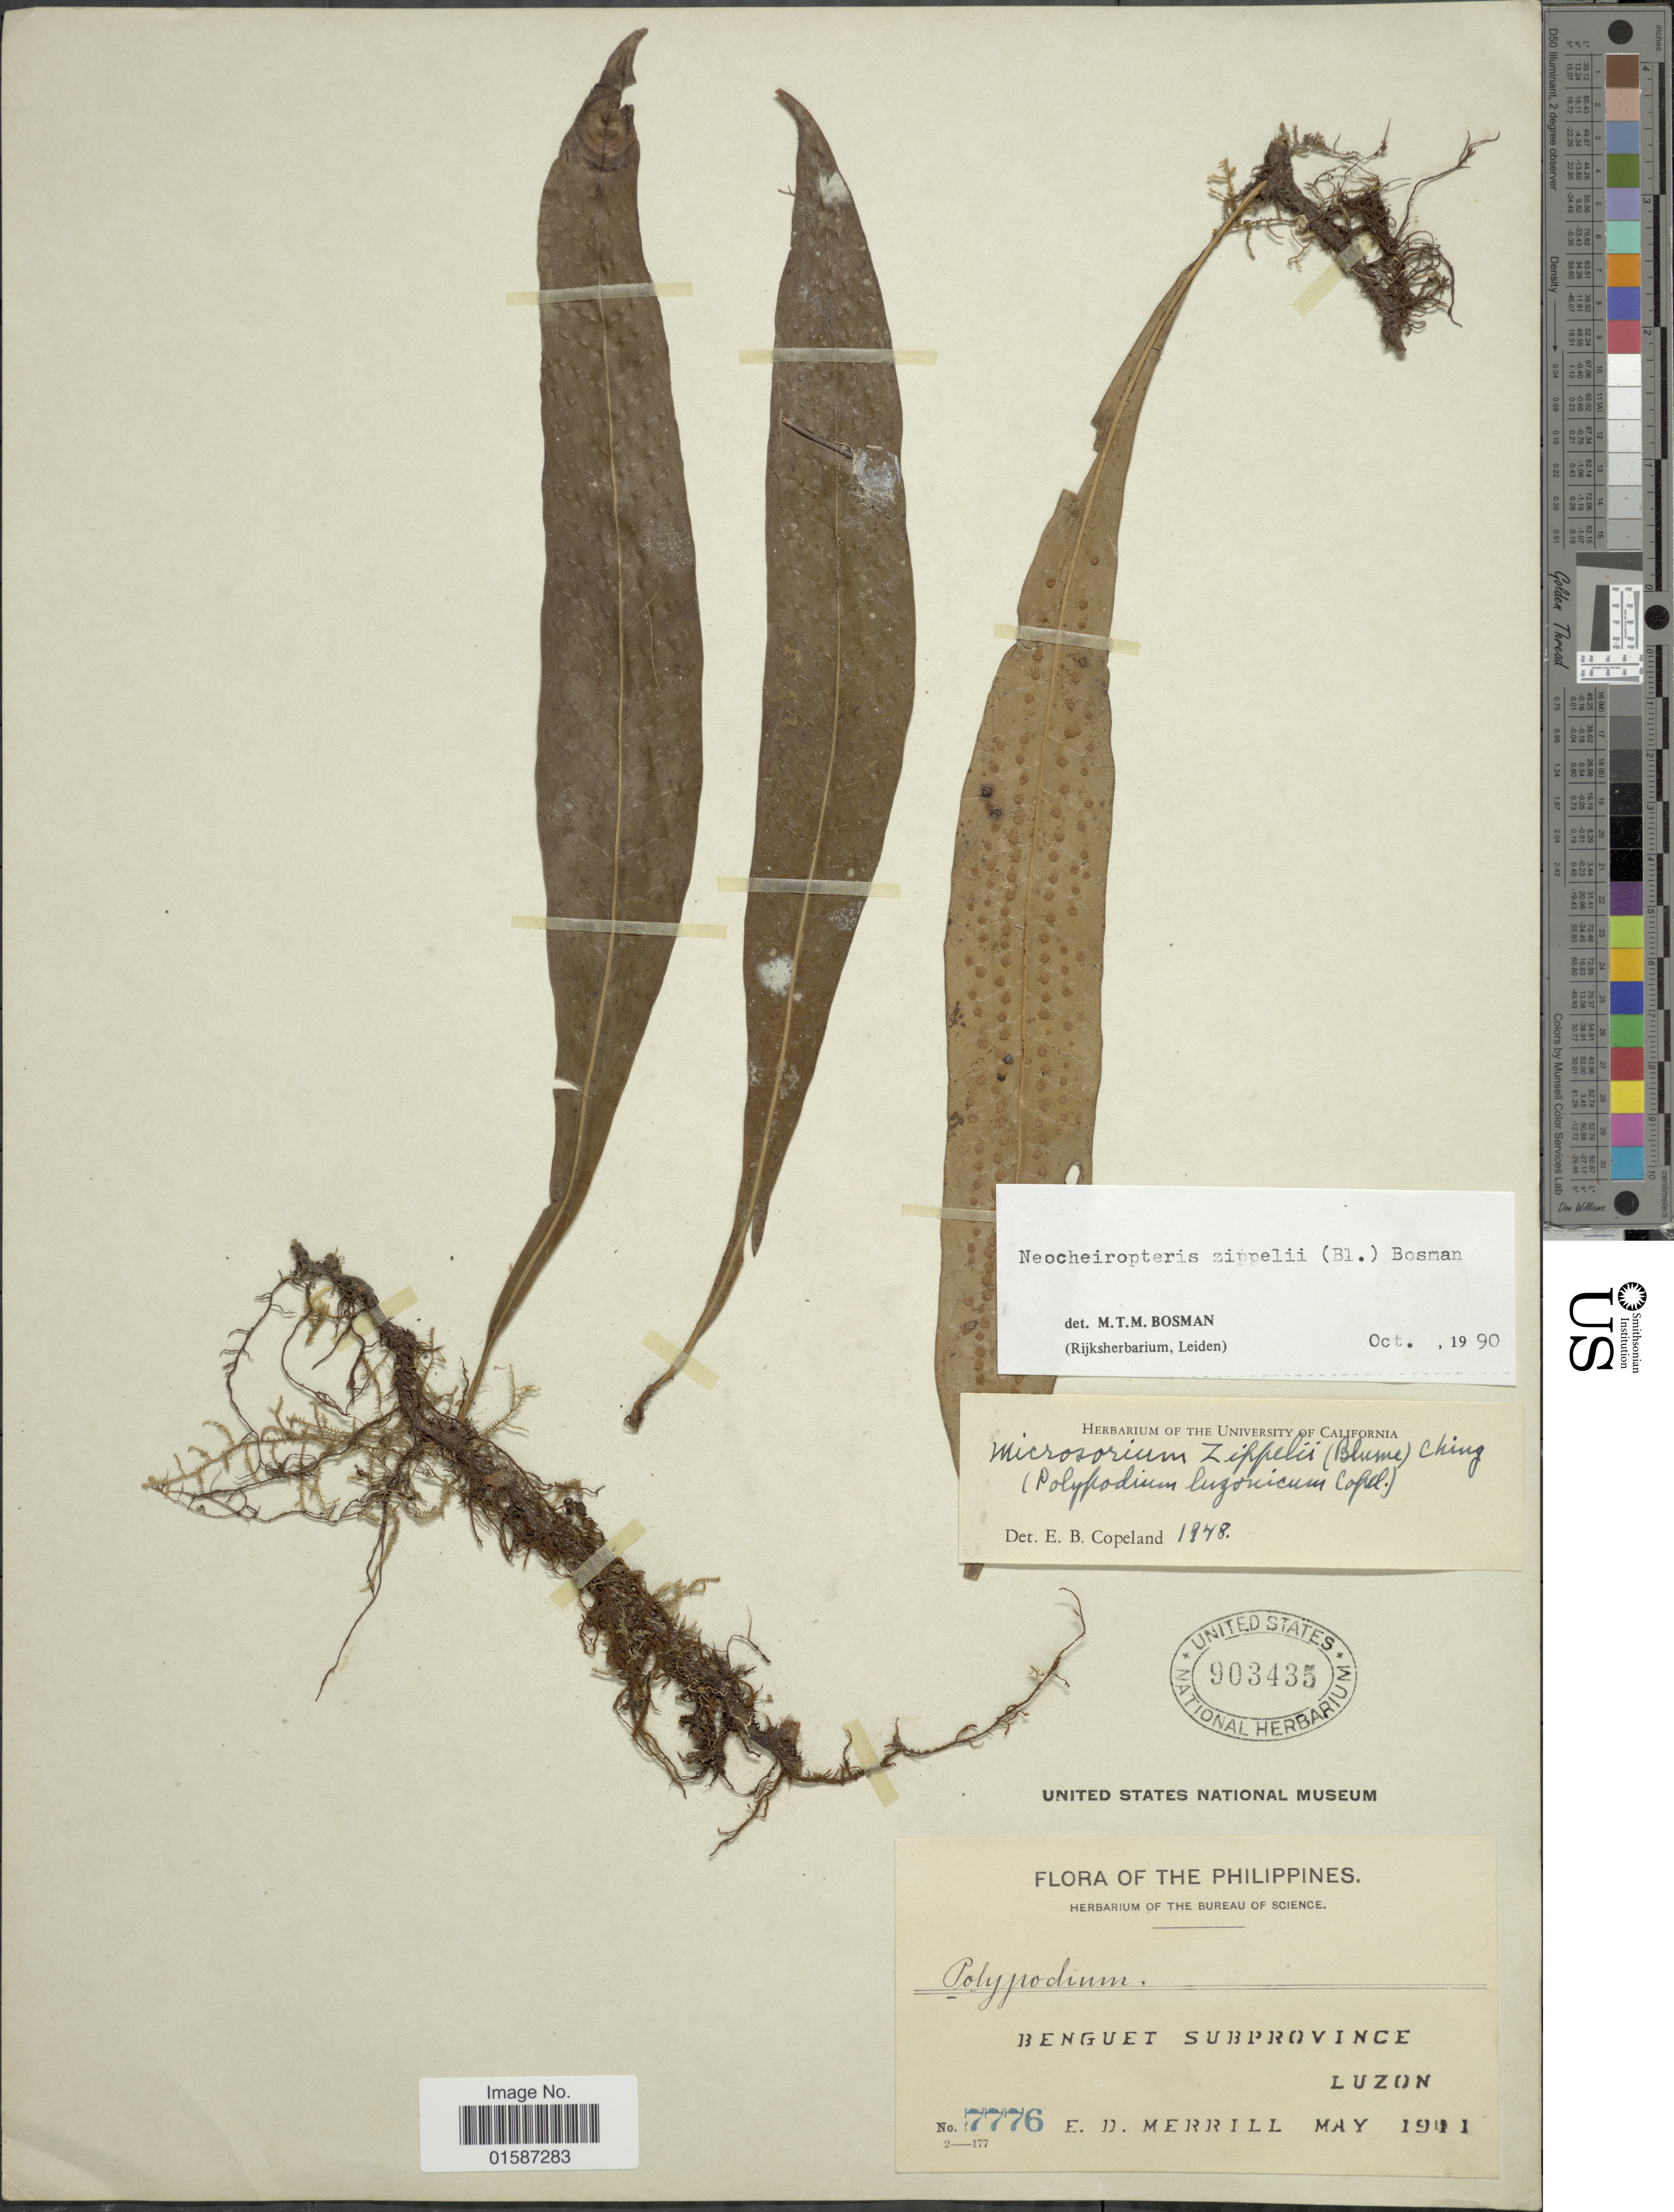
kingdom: Plantae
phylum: Tracheophyta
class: Polypodiopsida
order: Polypodiales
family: Polypodiaceae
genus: Neolepisorus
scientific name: Neolepisorus zippelii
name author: (Blume) Li S. Wang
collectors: E. D. Merrill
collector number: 7776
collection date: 1911-05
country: Philippines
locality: Benguet Subprovince, Luzon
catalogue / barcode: US 903435